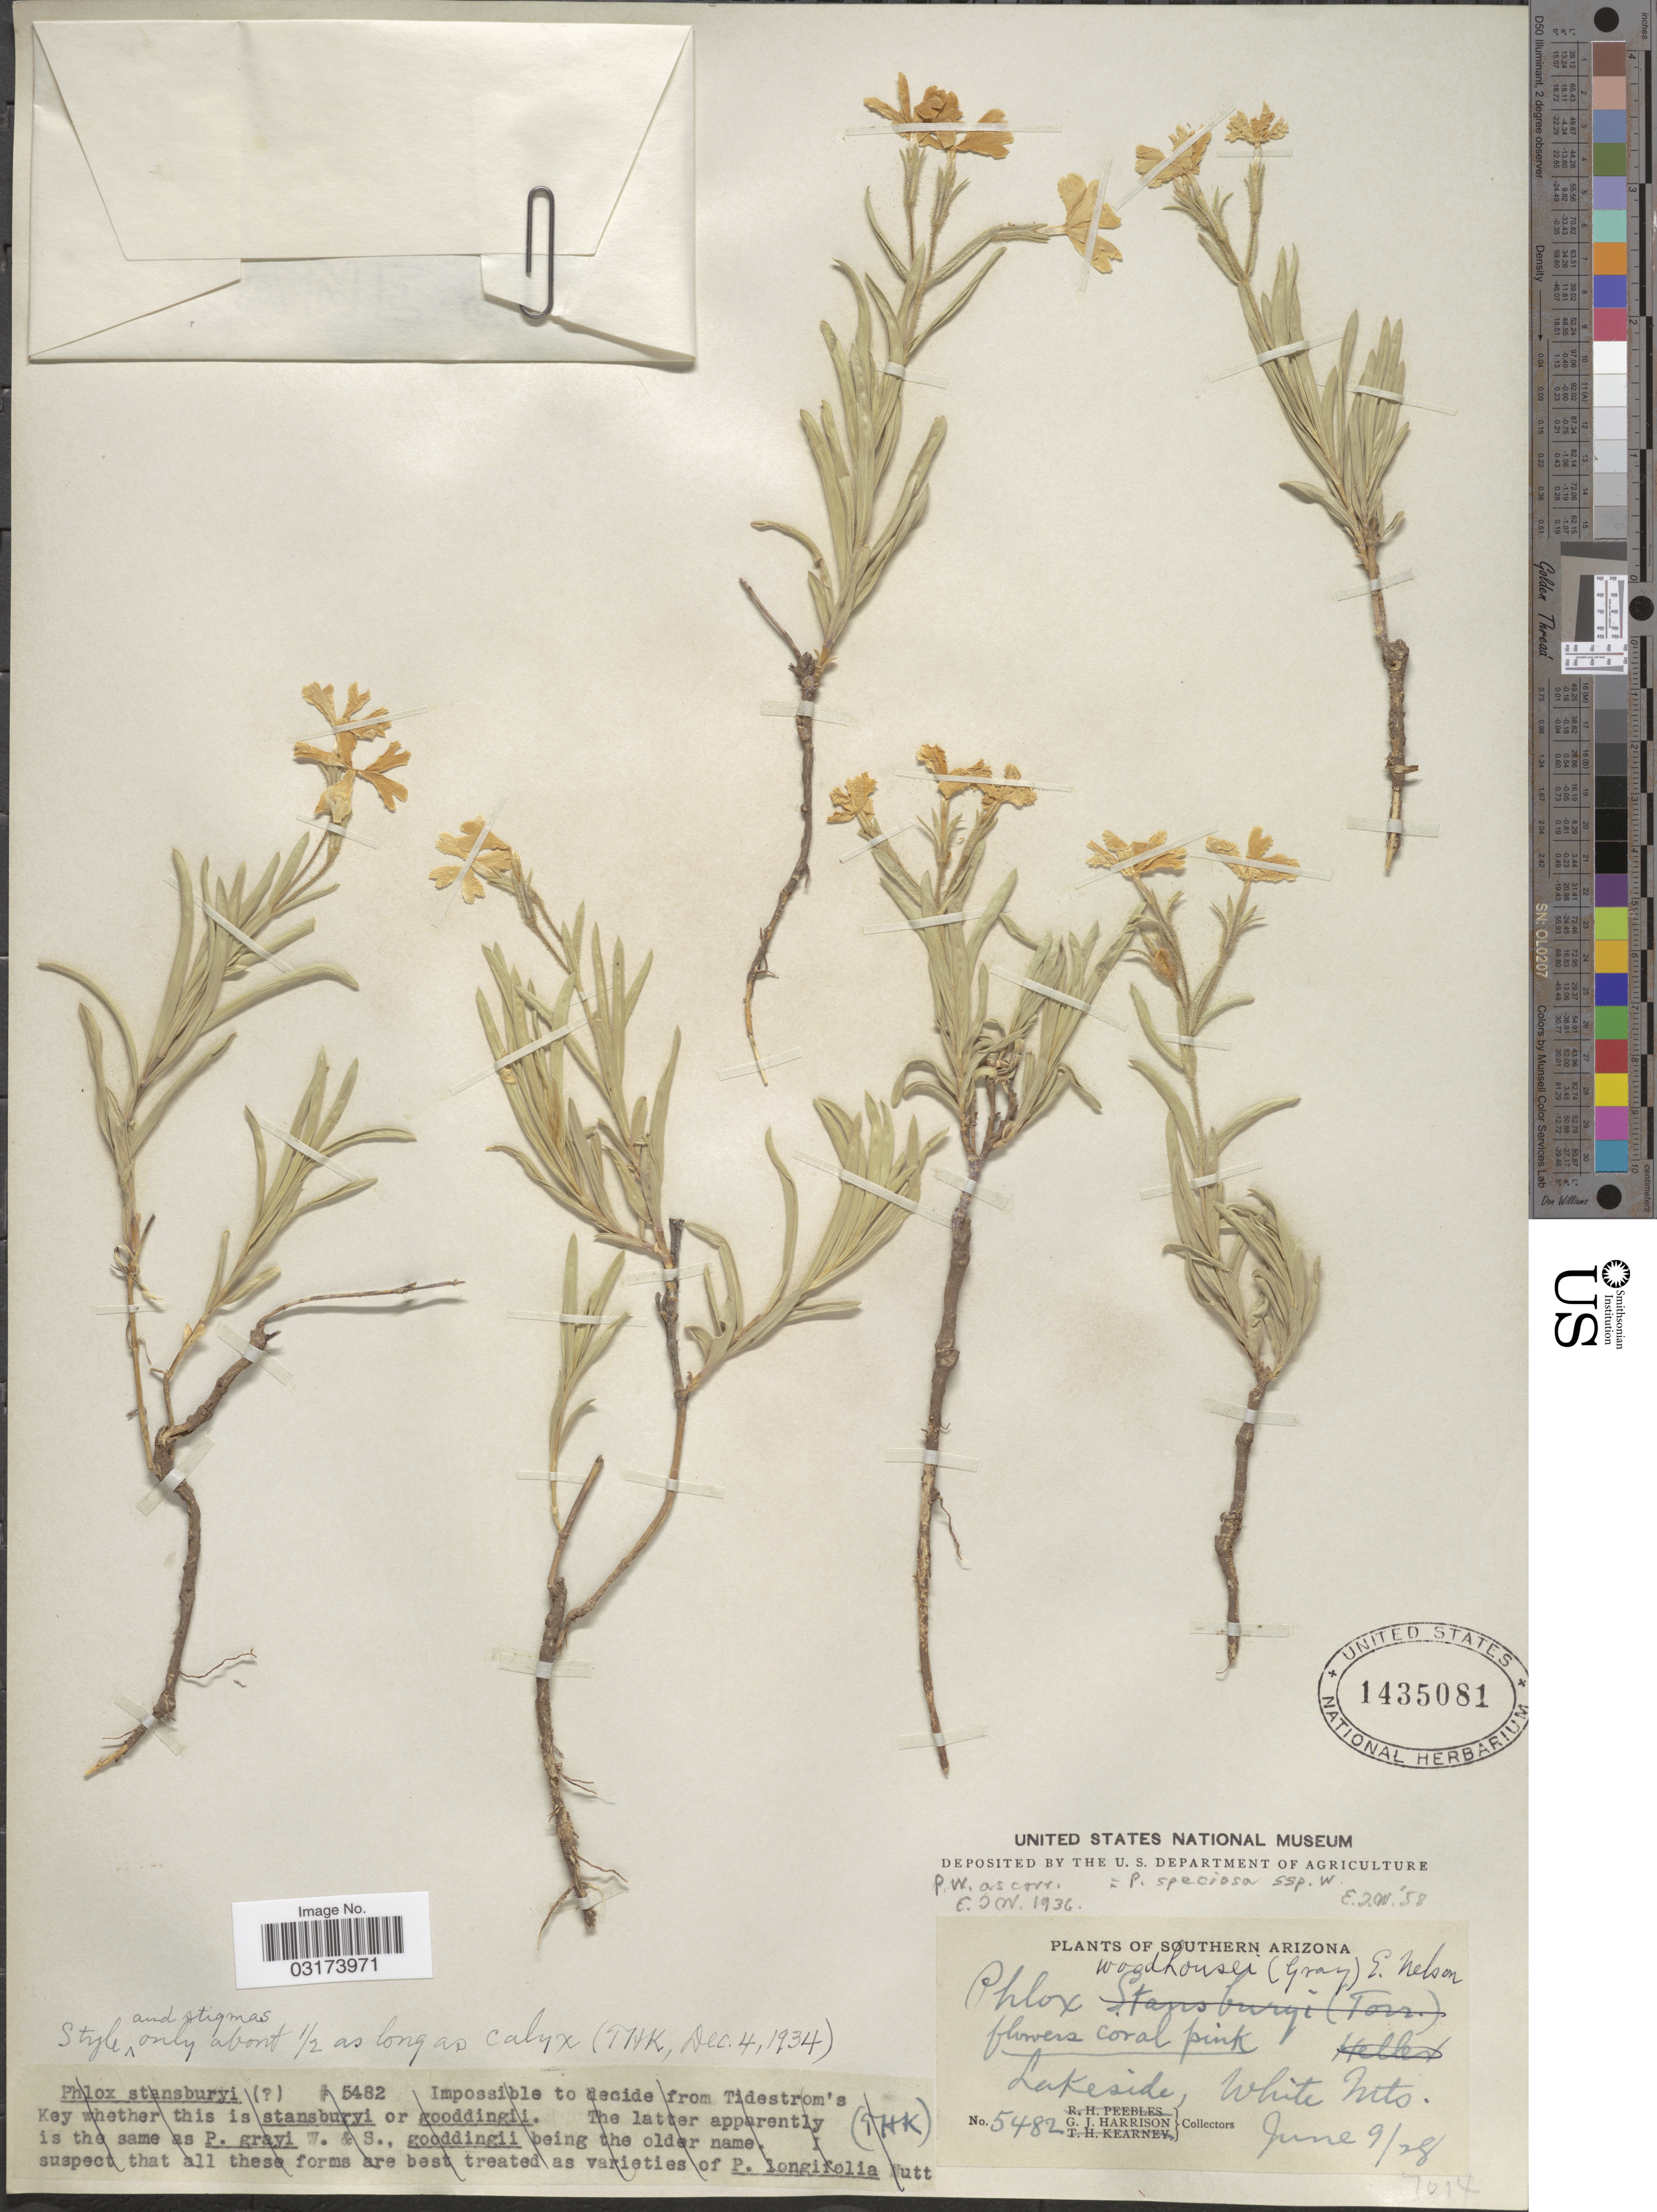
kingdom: Plantae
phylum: Tracheophyta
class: Magnoliopsida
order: Ericales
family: Polemoniaceae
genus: Phlox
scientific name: Phlox woodhousei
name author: (A. Gray) E.E. Nelson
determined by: Mayfield, M. H.; Ferguson, C. J.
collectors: G. J. Harrison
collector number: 5482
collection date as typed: Transcribed d/m/y: 9/6/28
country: United States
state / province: Arizona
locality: Southern Arizona, Lakeside, White Mts.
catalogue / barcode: US 1435081